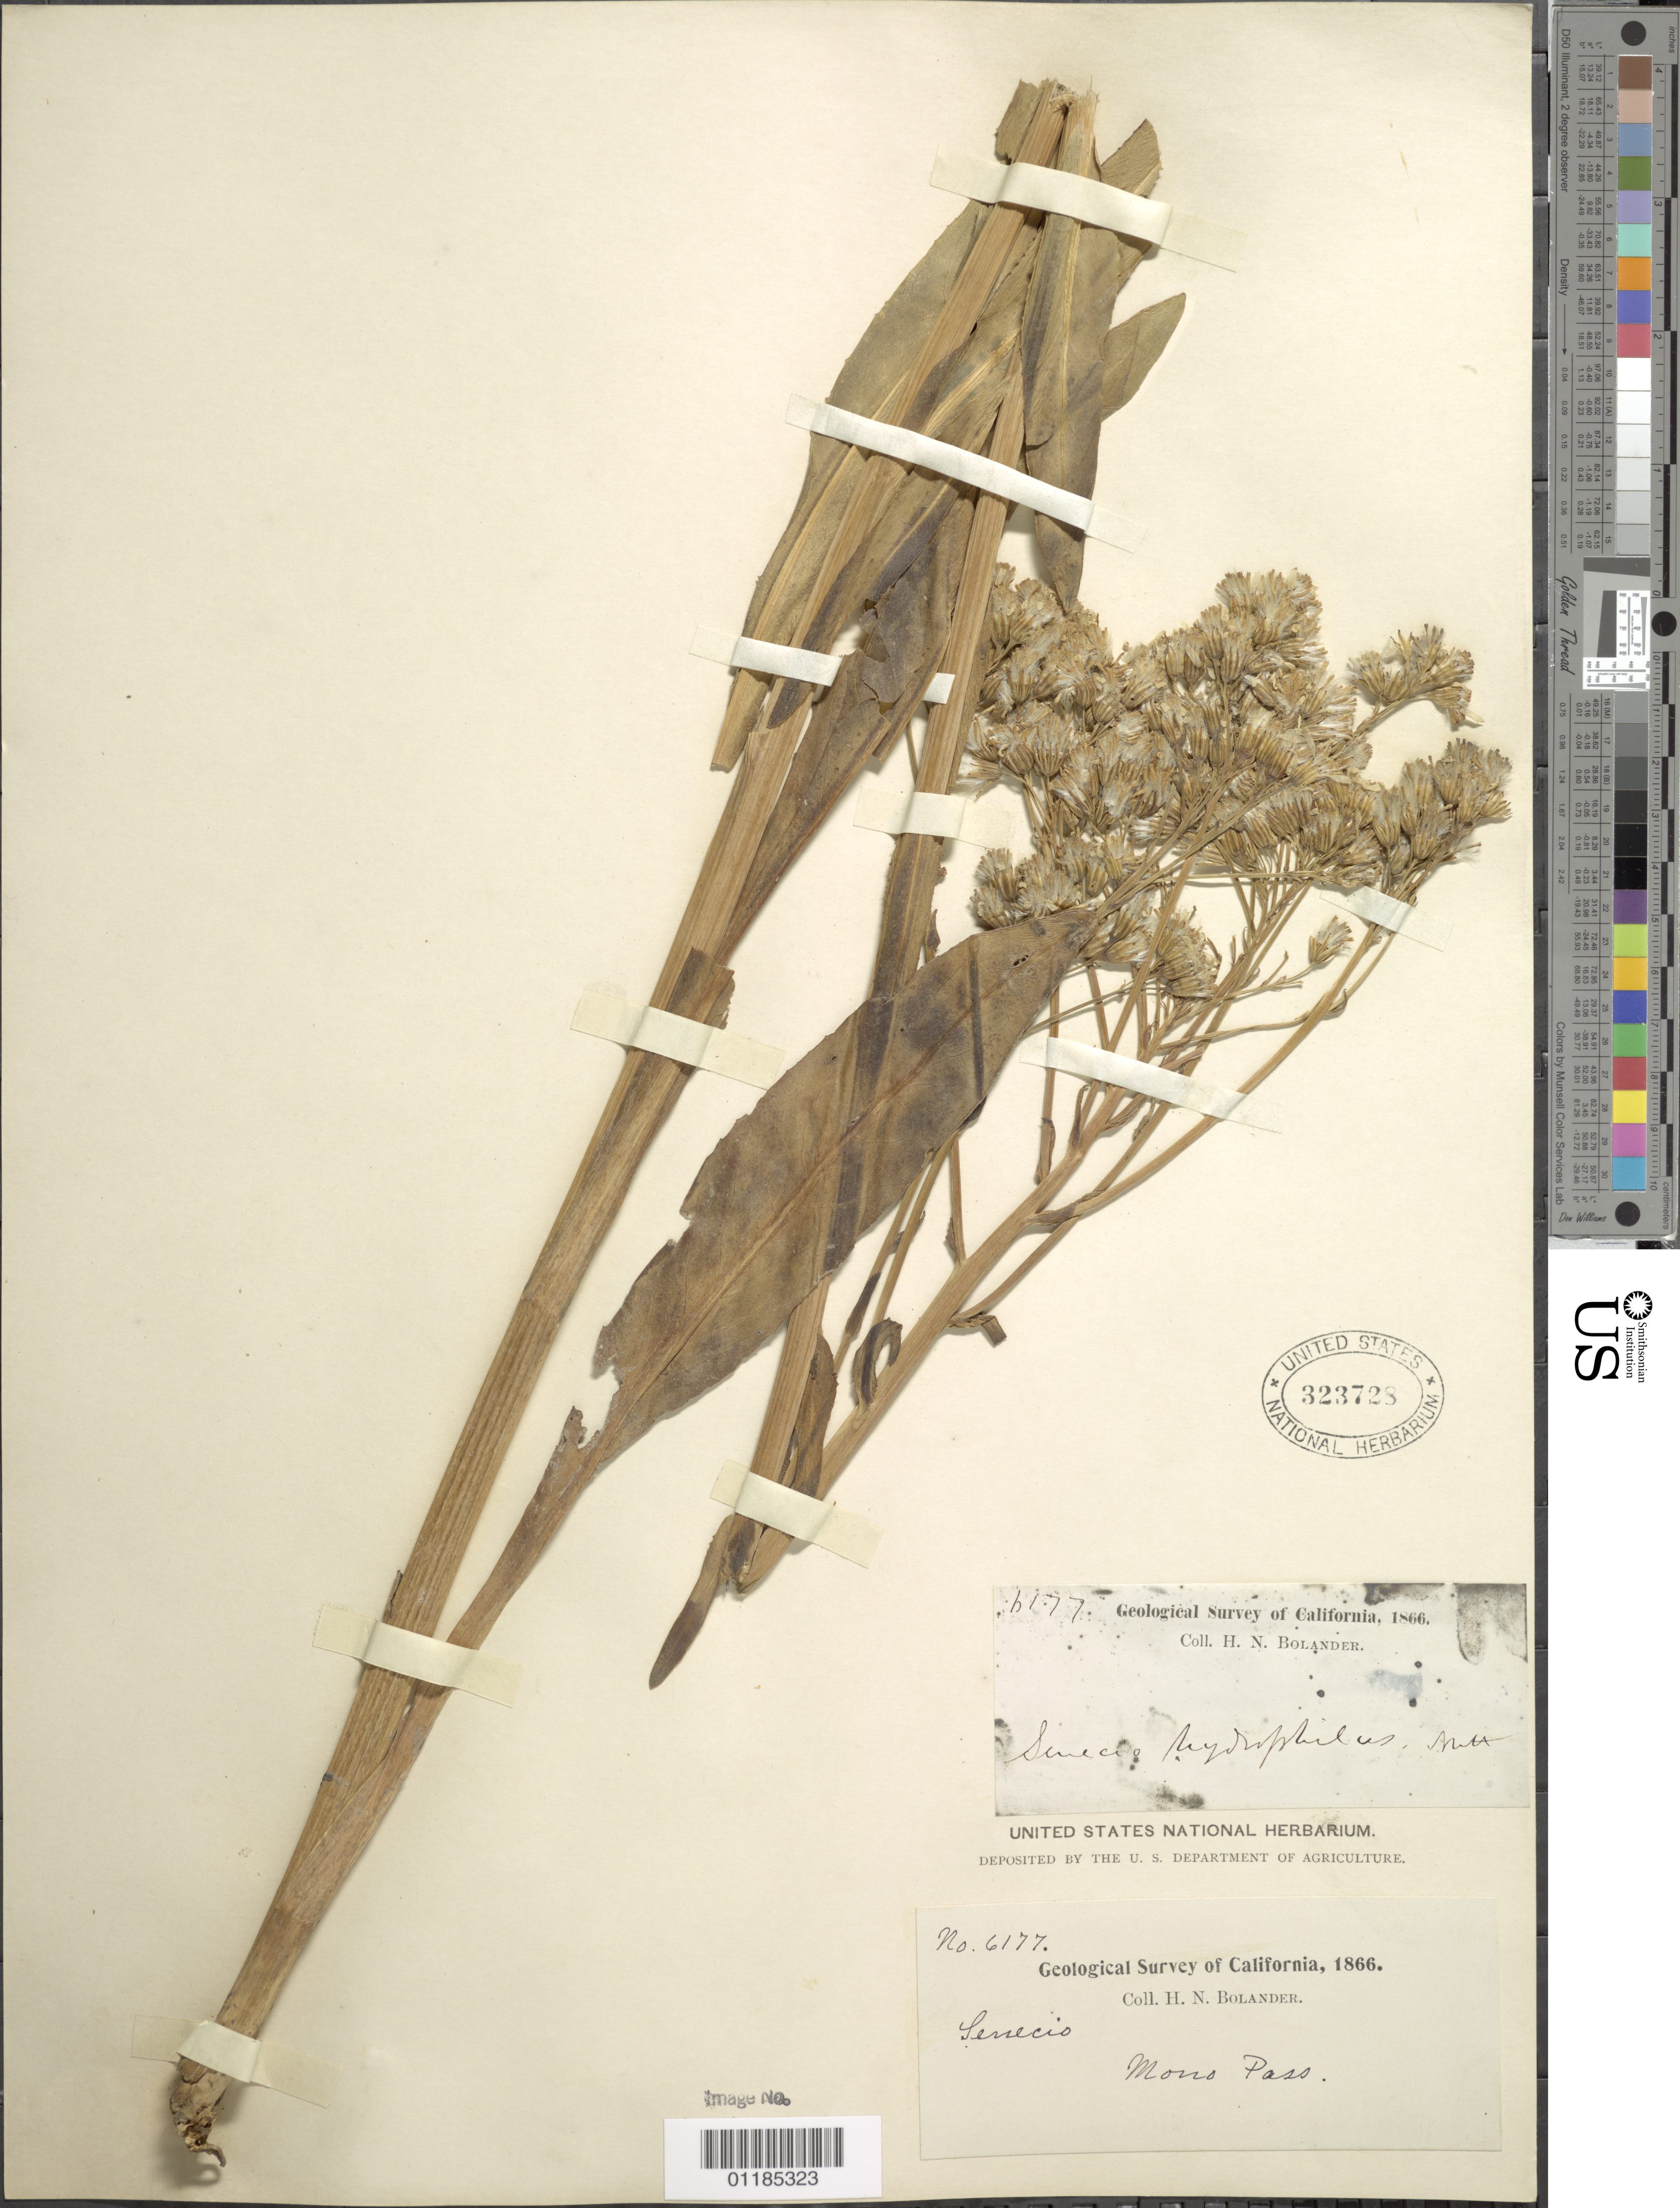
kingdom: Plantae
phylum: Tracheophyta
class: Magnoliopsida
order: Asterales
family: Asteraceae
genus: Senecio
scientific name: Senecio hydrophilus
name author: Nutt.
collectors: H. Bolander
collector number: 6177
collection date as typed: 1866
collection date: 1866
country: United States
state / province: California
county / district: Mono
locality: Mono Pass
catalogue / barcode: US 323728